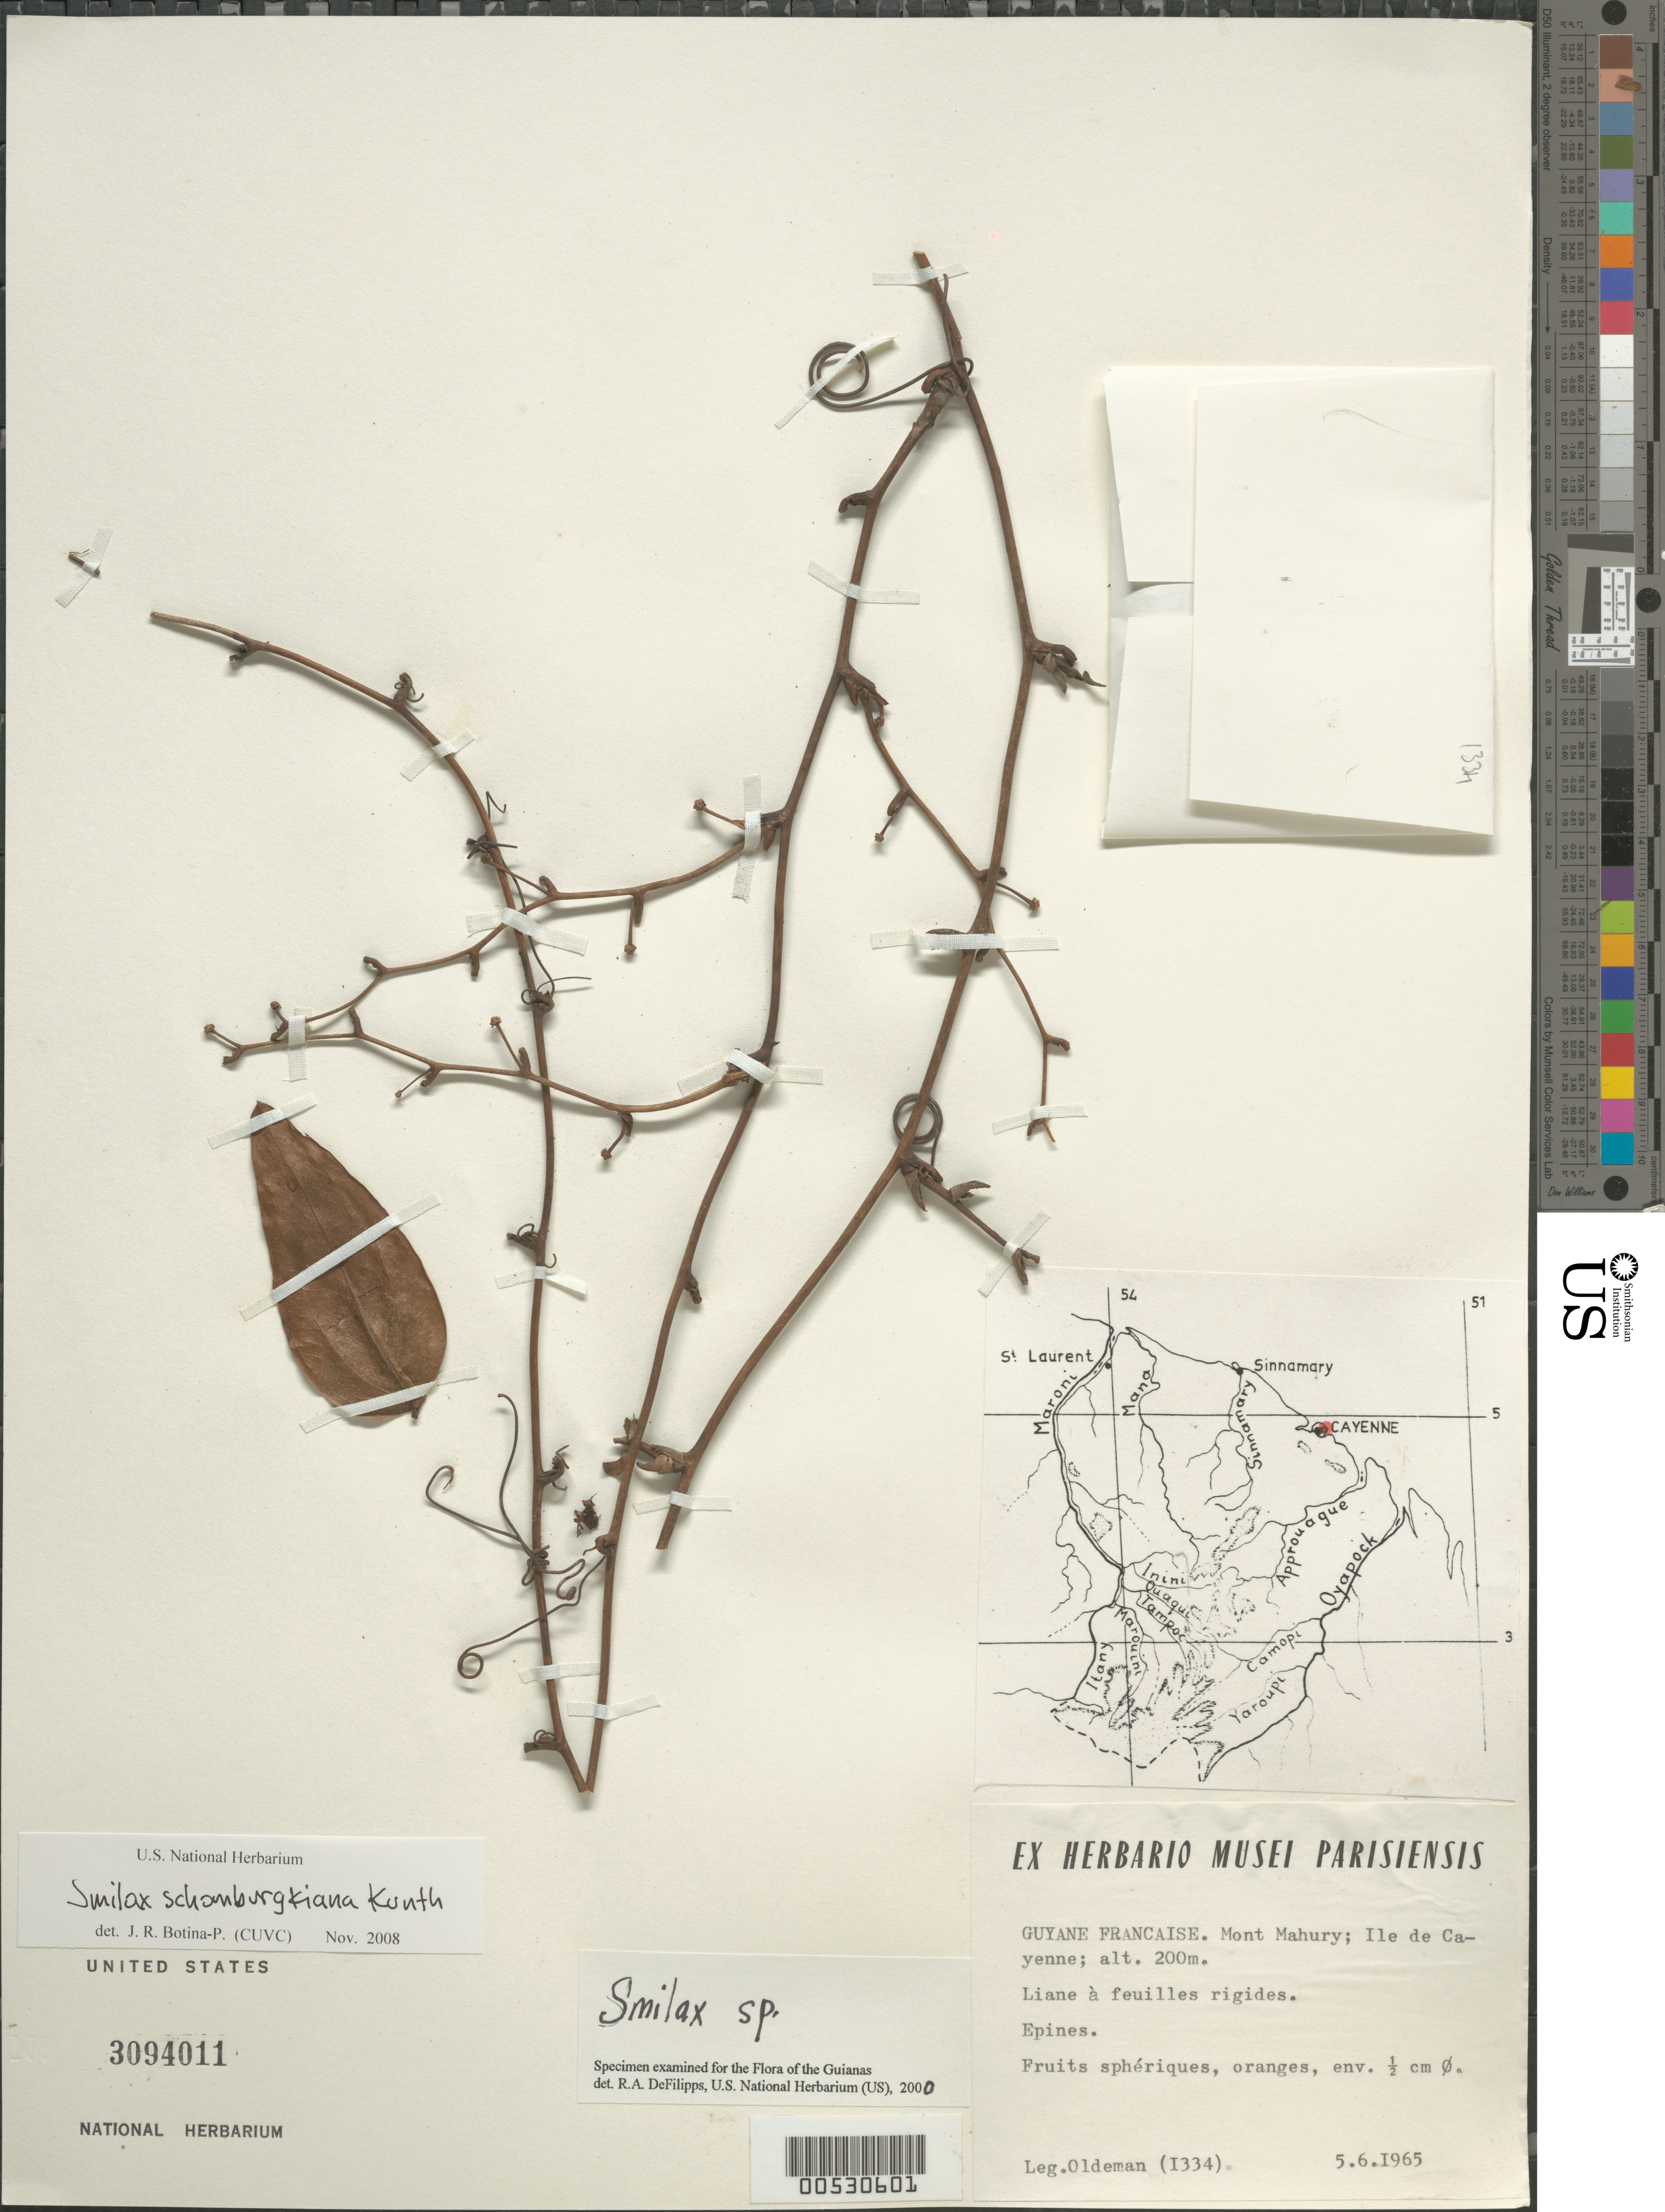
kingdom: Plantae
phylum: Tracheophyta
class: Liliopsida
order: Liliales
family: Smilacaceae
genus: Smilax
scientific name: Smilax schomburgkiana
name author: Kunth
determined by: Botina-P., J. R.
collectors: R. Oldeman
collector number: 1334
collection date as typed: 5-Jun-65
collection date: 1965-06-05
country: French Guiana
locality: Mt. Mahury; Ile de Cayenne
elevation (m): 200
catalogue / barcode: US 3094011